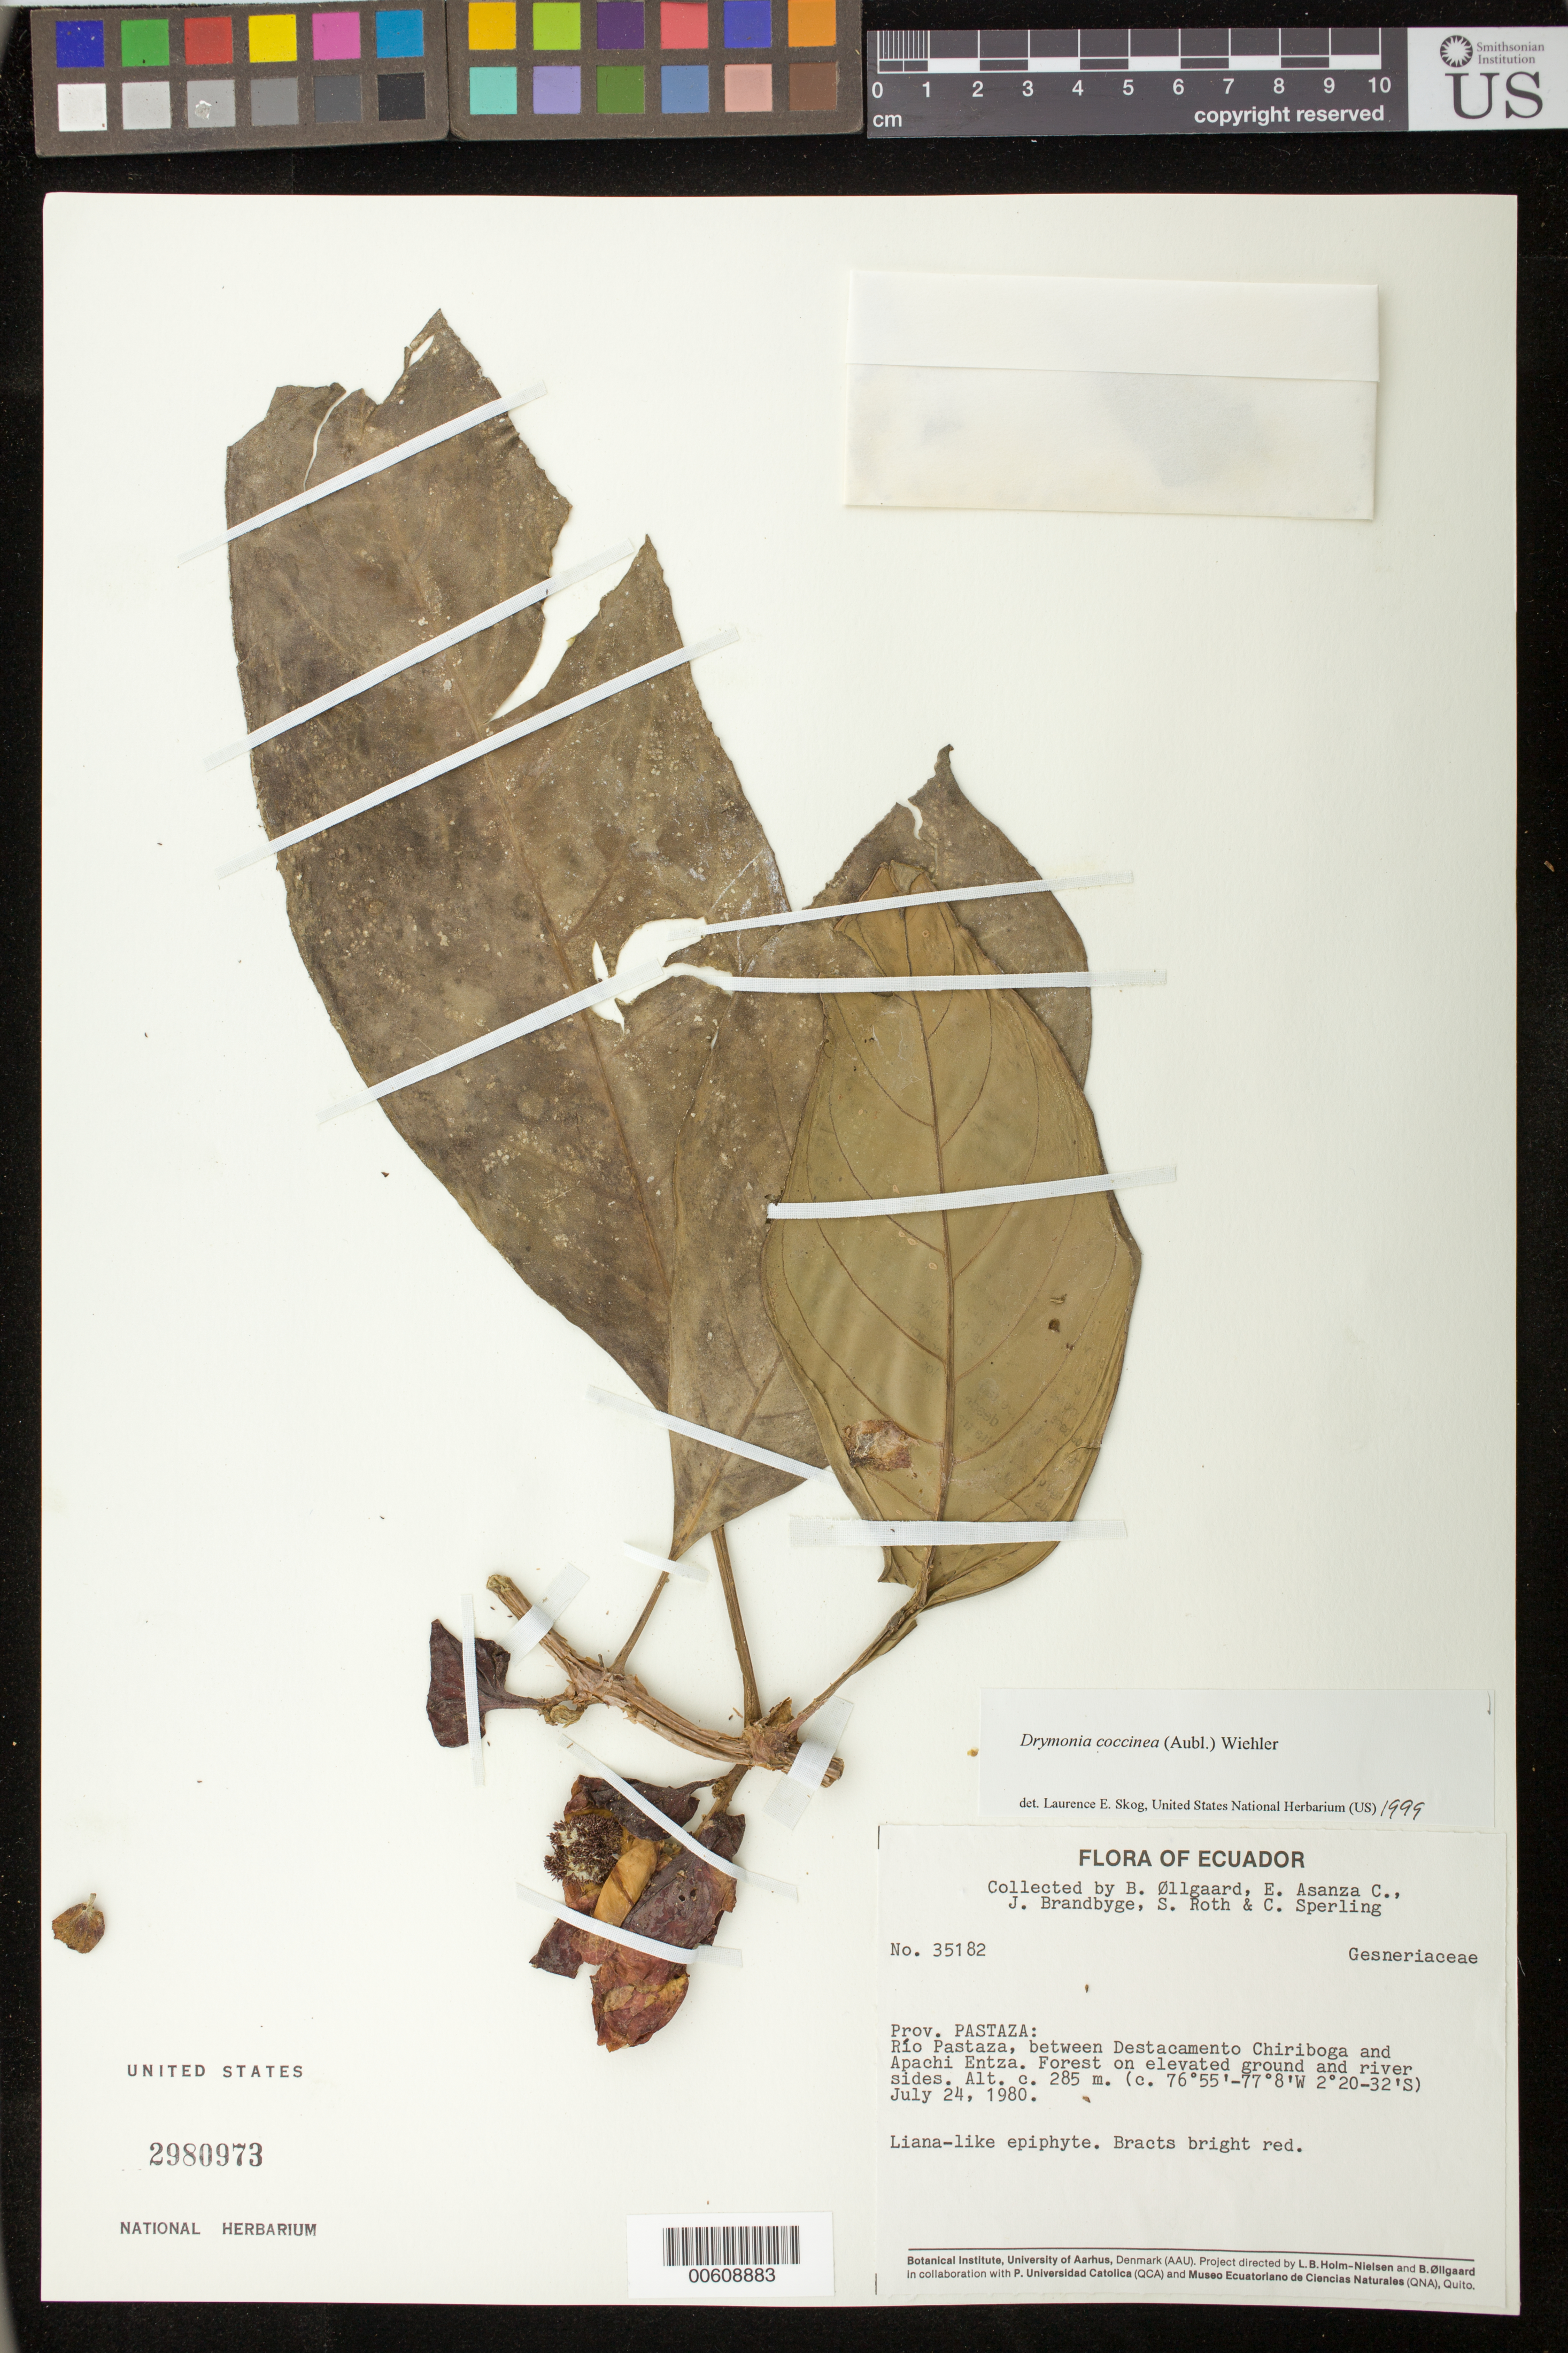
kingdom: Plantae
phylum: Tracheophyta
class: Magnoliopsida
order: Lamiales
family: Gesneriaceae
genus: Drymonia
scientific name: Drymonia coccinea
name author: (Aubl.) Wiehler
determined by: Skog, Laurence E.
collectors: B. Øllgaard, E. Asanza C., J. Brandbyge, S. Roth & C. Sperling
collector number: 35182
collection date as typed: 24 Jul 1980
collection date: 1980-07-24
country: Ecuador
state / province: Pastaza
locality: Río Pastaza, between Destacemento Chiriboga and Apachi Entza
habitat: Forest on elevated ground and river sides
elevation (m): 285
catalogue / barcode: US 2980973